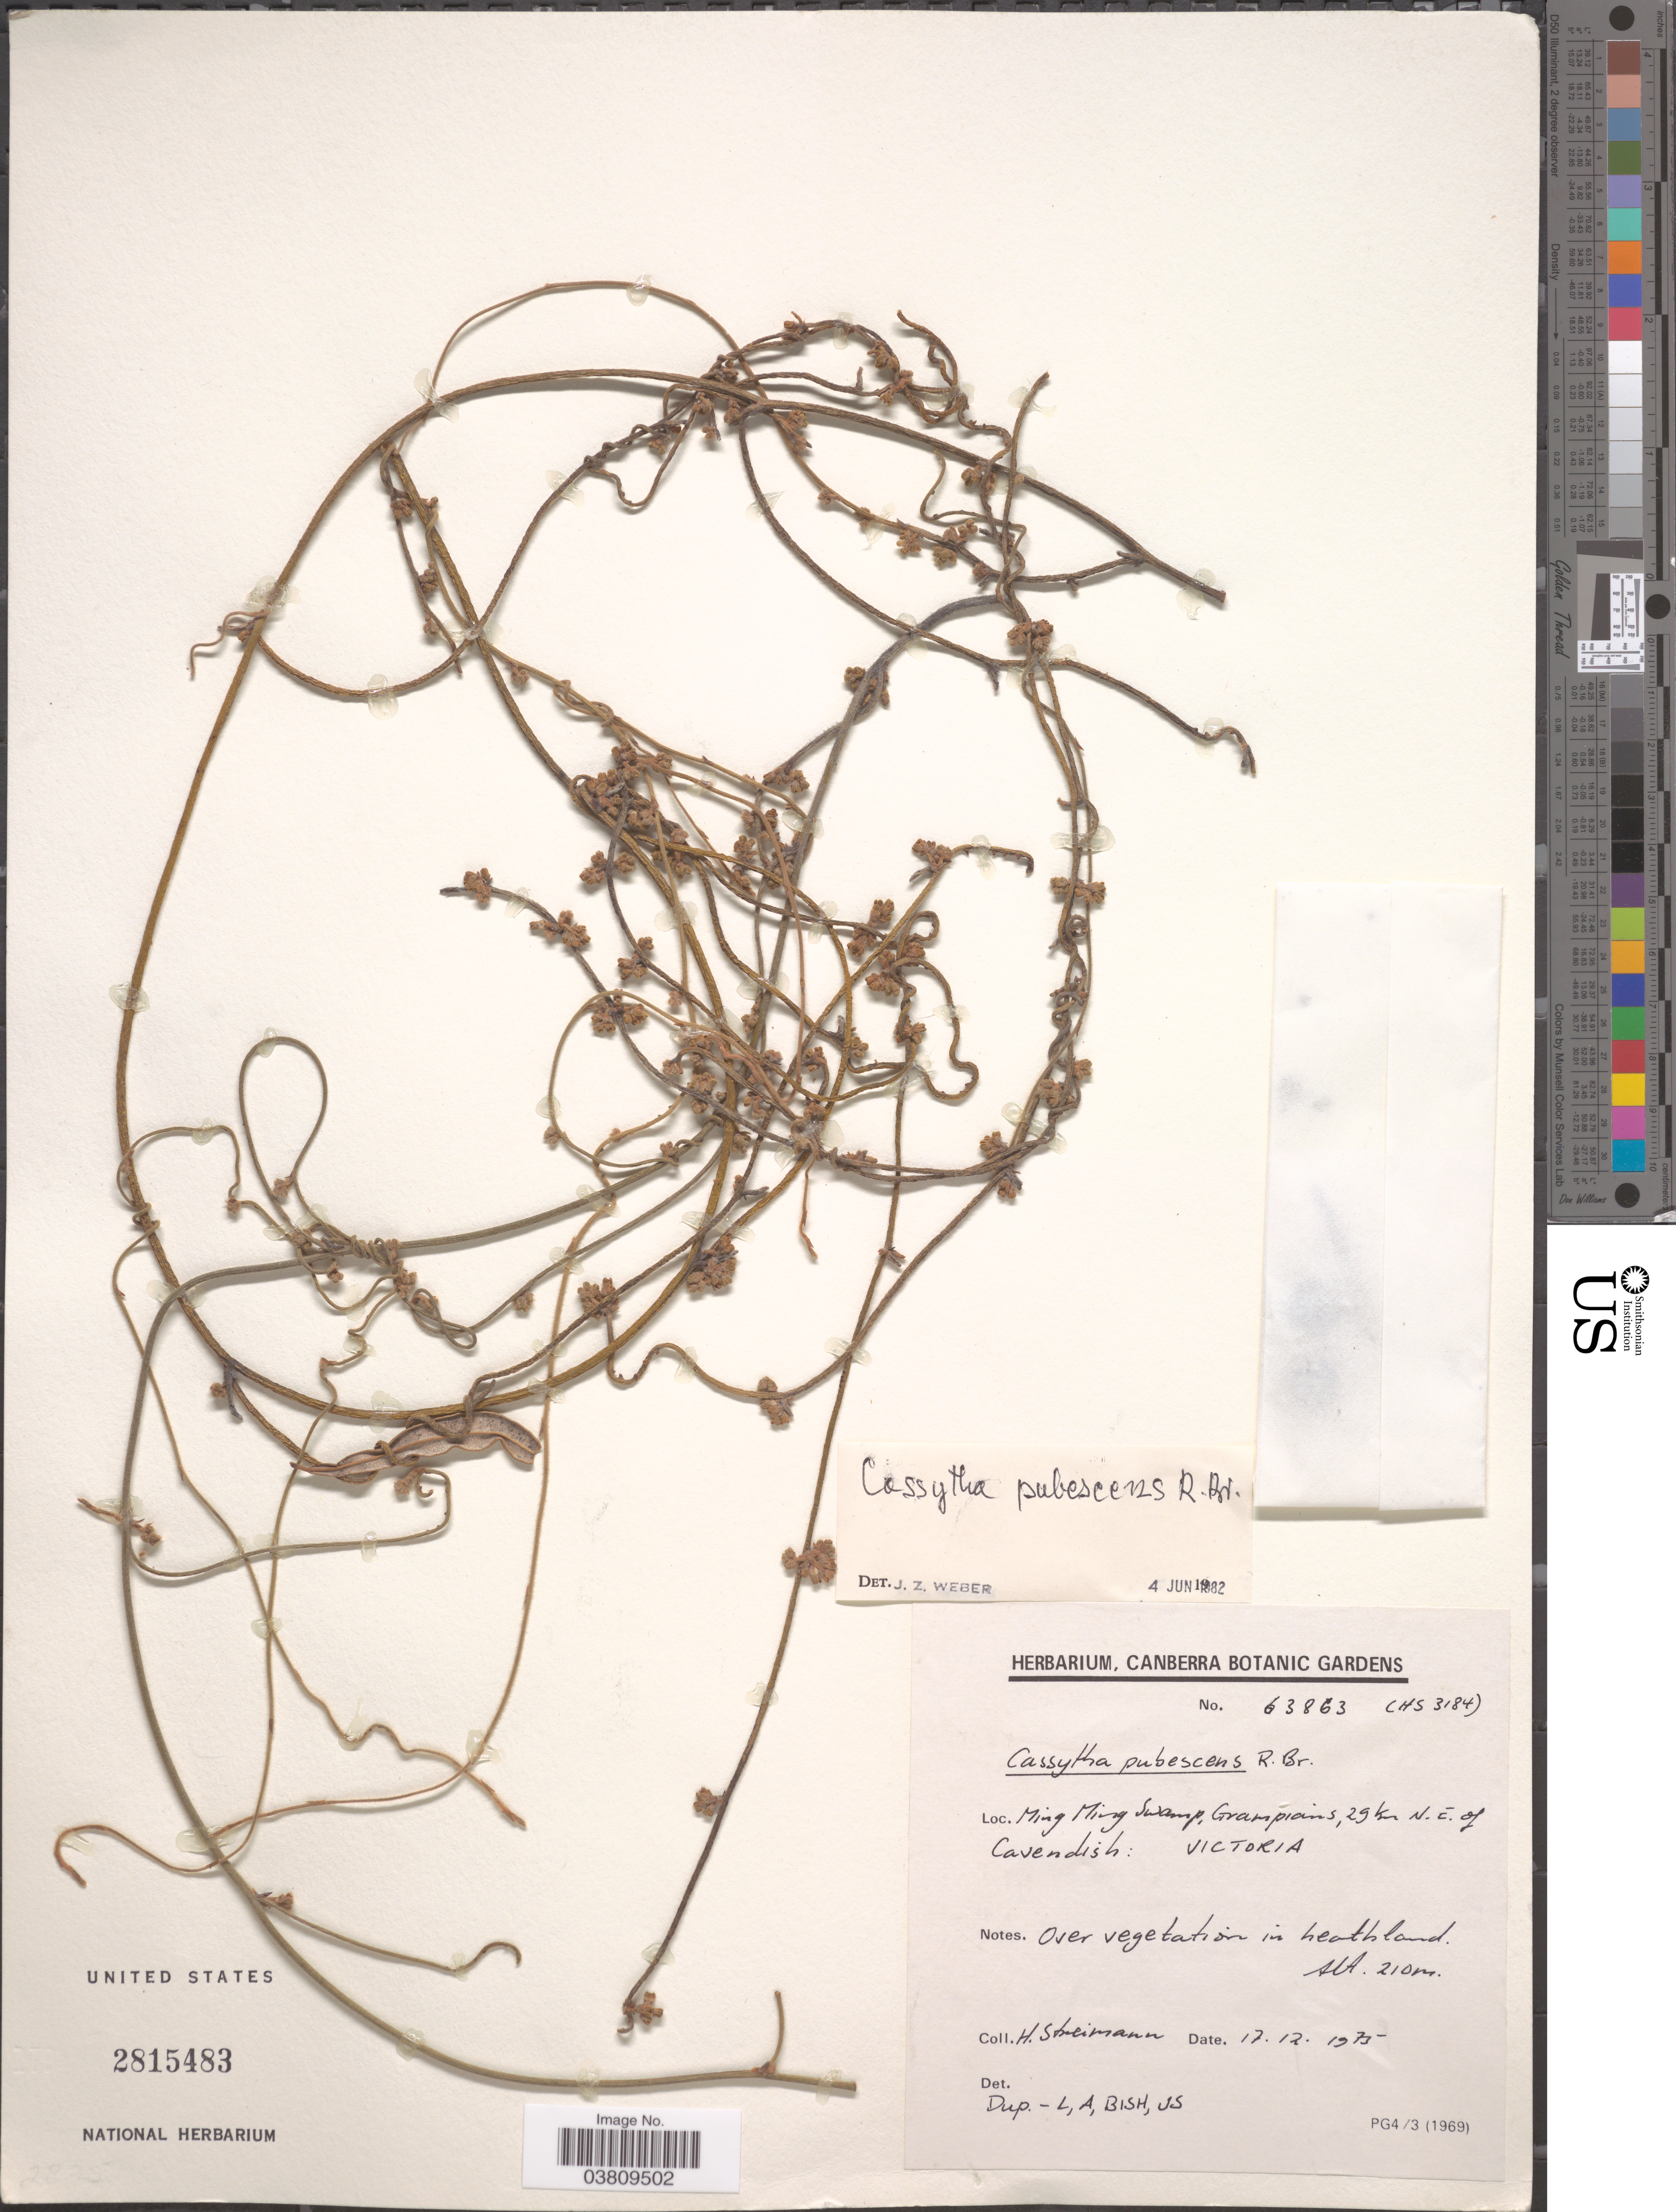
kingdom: Plantae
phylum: Tracheophyta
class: Magnoliopsida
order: Laurales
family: Lauraceae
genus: Cassytha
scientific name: Cassytha pubescens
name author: R. Br.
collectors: H. Streimann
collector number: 63863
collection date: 1975-12-17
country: Australia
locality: Ming Ming Swamp, Grampians, 29 km N.E. of Cavendish: Victoria.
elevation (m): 210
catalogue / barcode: US 2815483